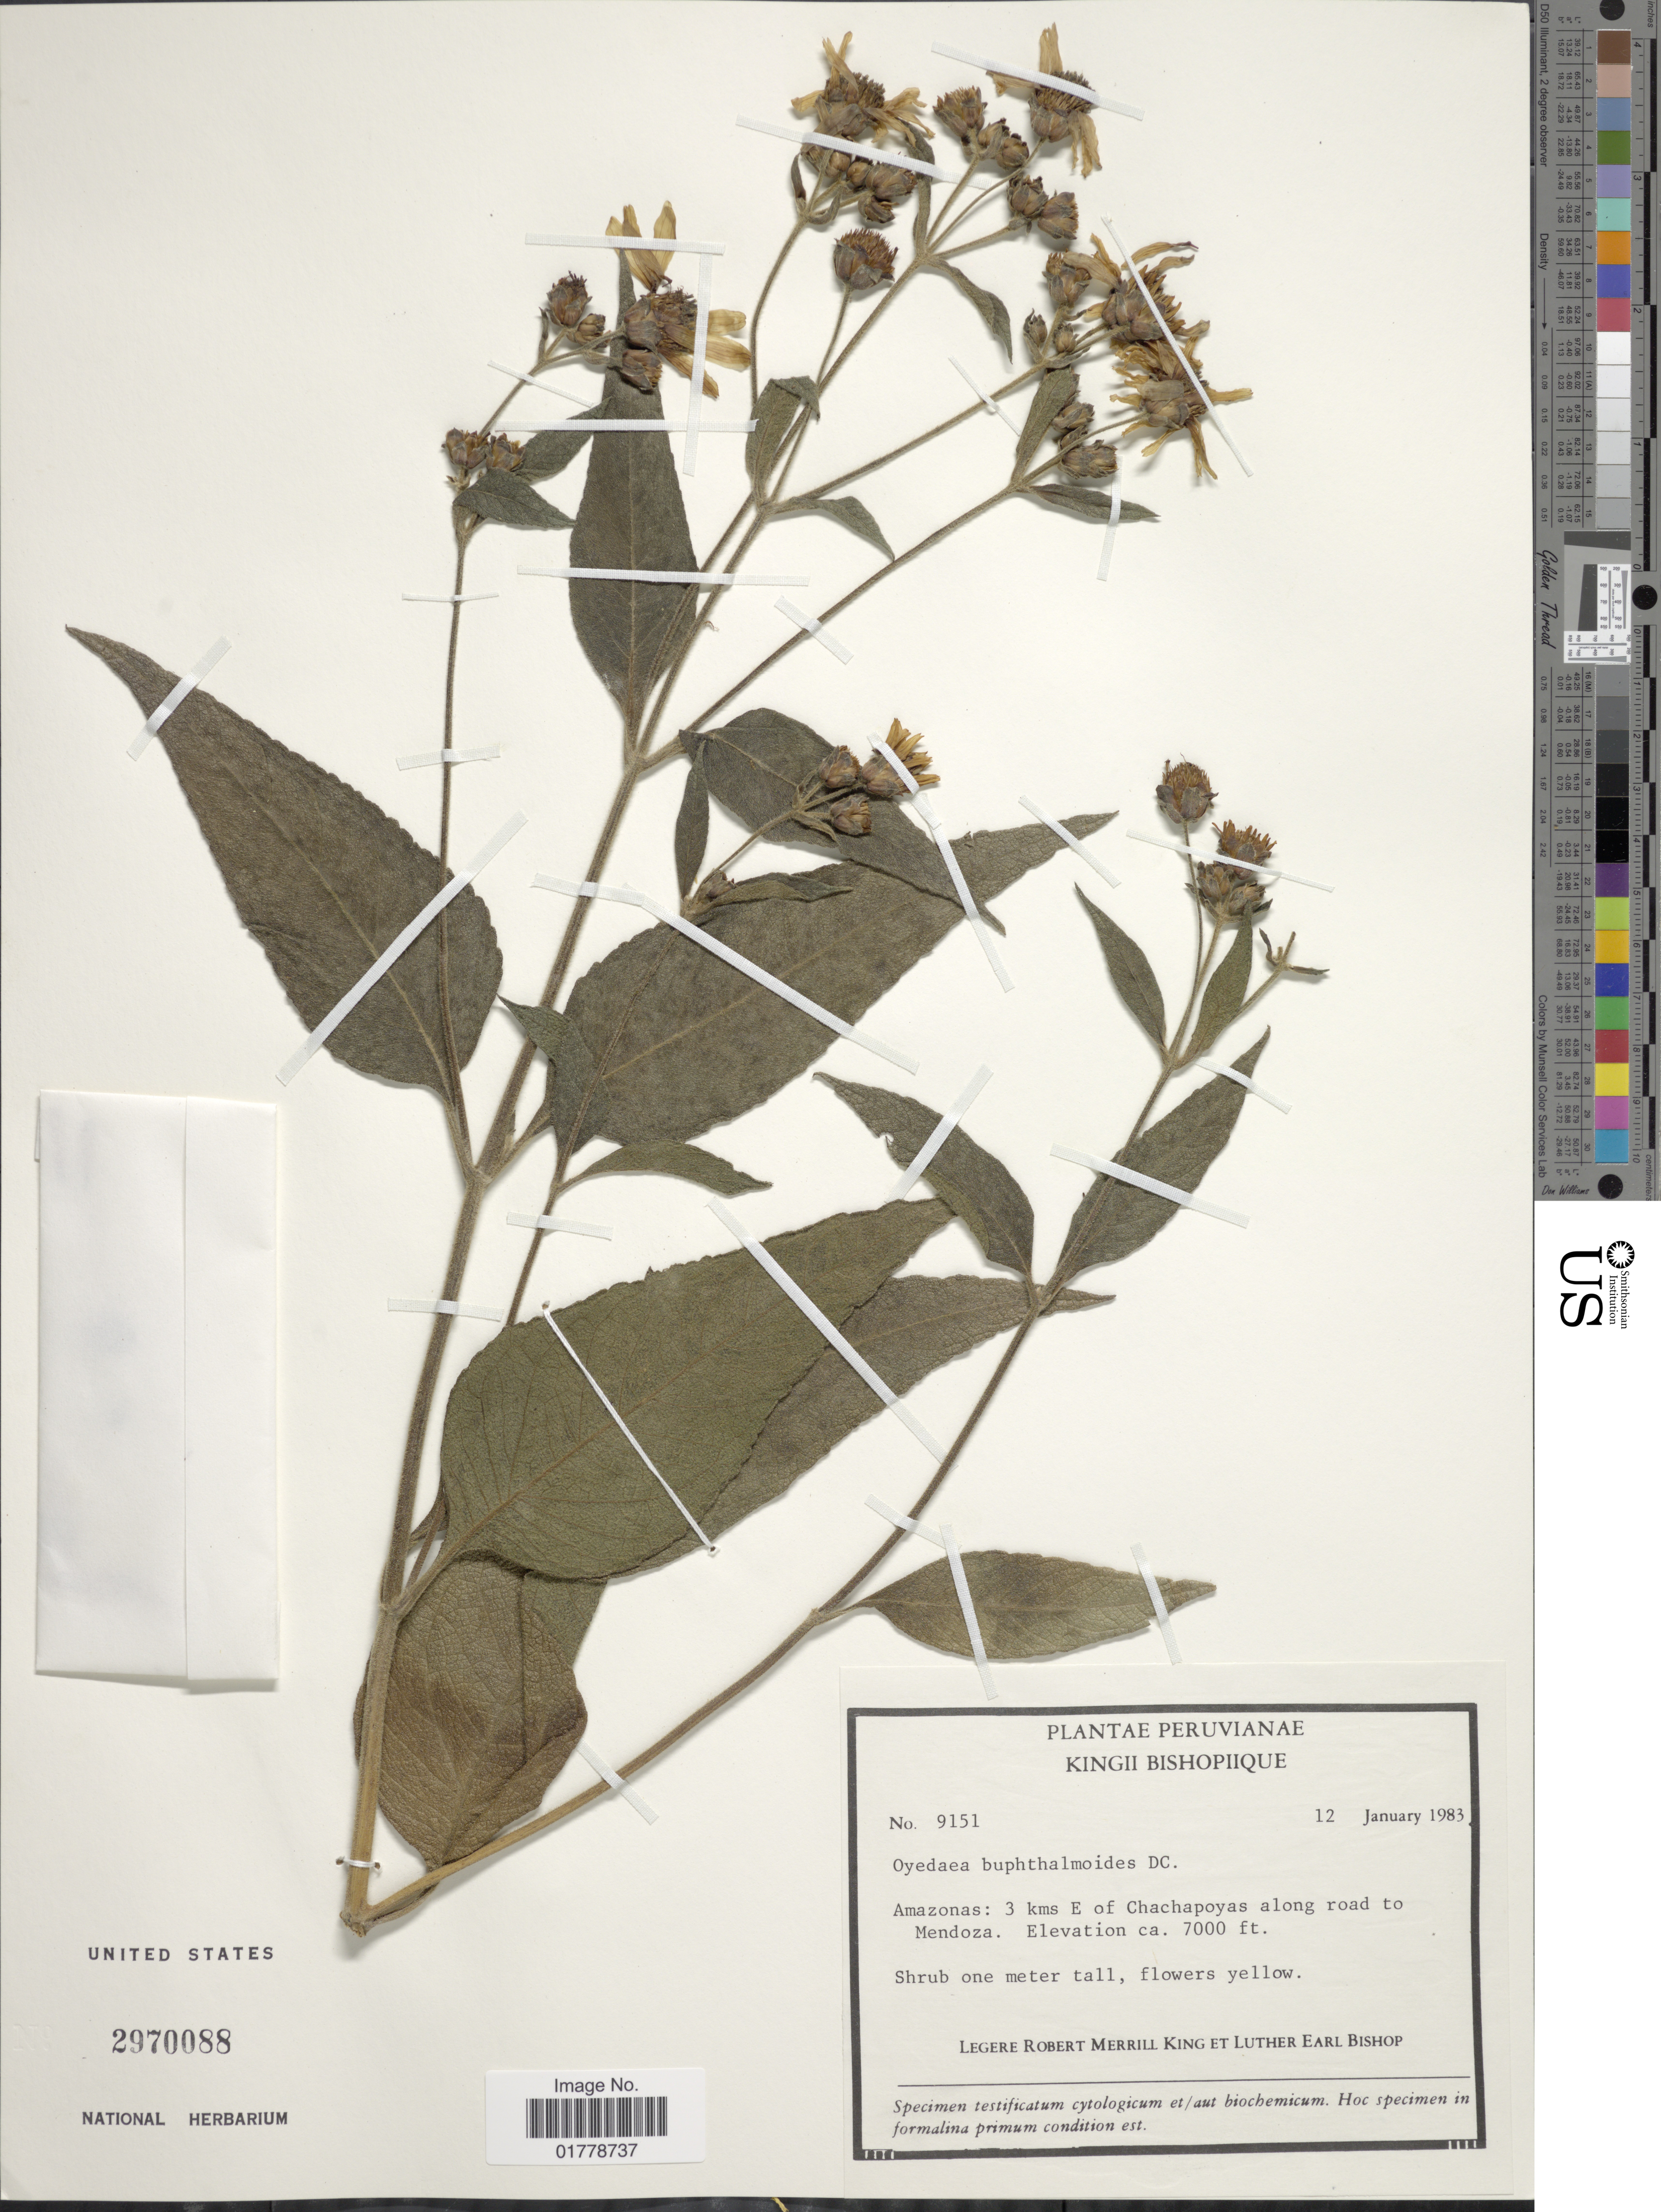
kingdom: Plantae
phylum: Tracheophyta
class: Magnoliopsida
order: Asterales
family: Asteraceae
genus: Oyedaea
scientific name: Oyedaea buphthalmoides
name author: DC.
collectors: R. M. King & L. E. Bishop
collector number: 9151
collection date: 1983-01-12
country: Peru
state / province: Amazonas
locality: Amazonas:, 3 kms E of Chachapoyas along road to Mendoza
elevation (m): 2134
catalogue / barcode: US 2970088